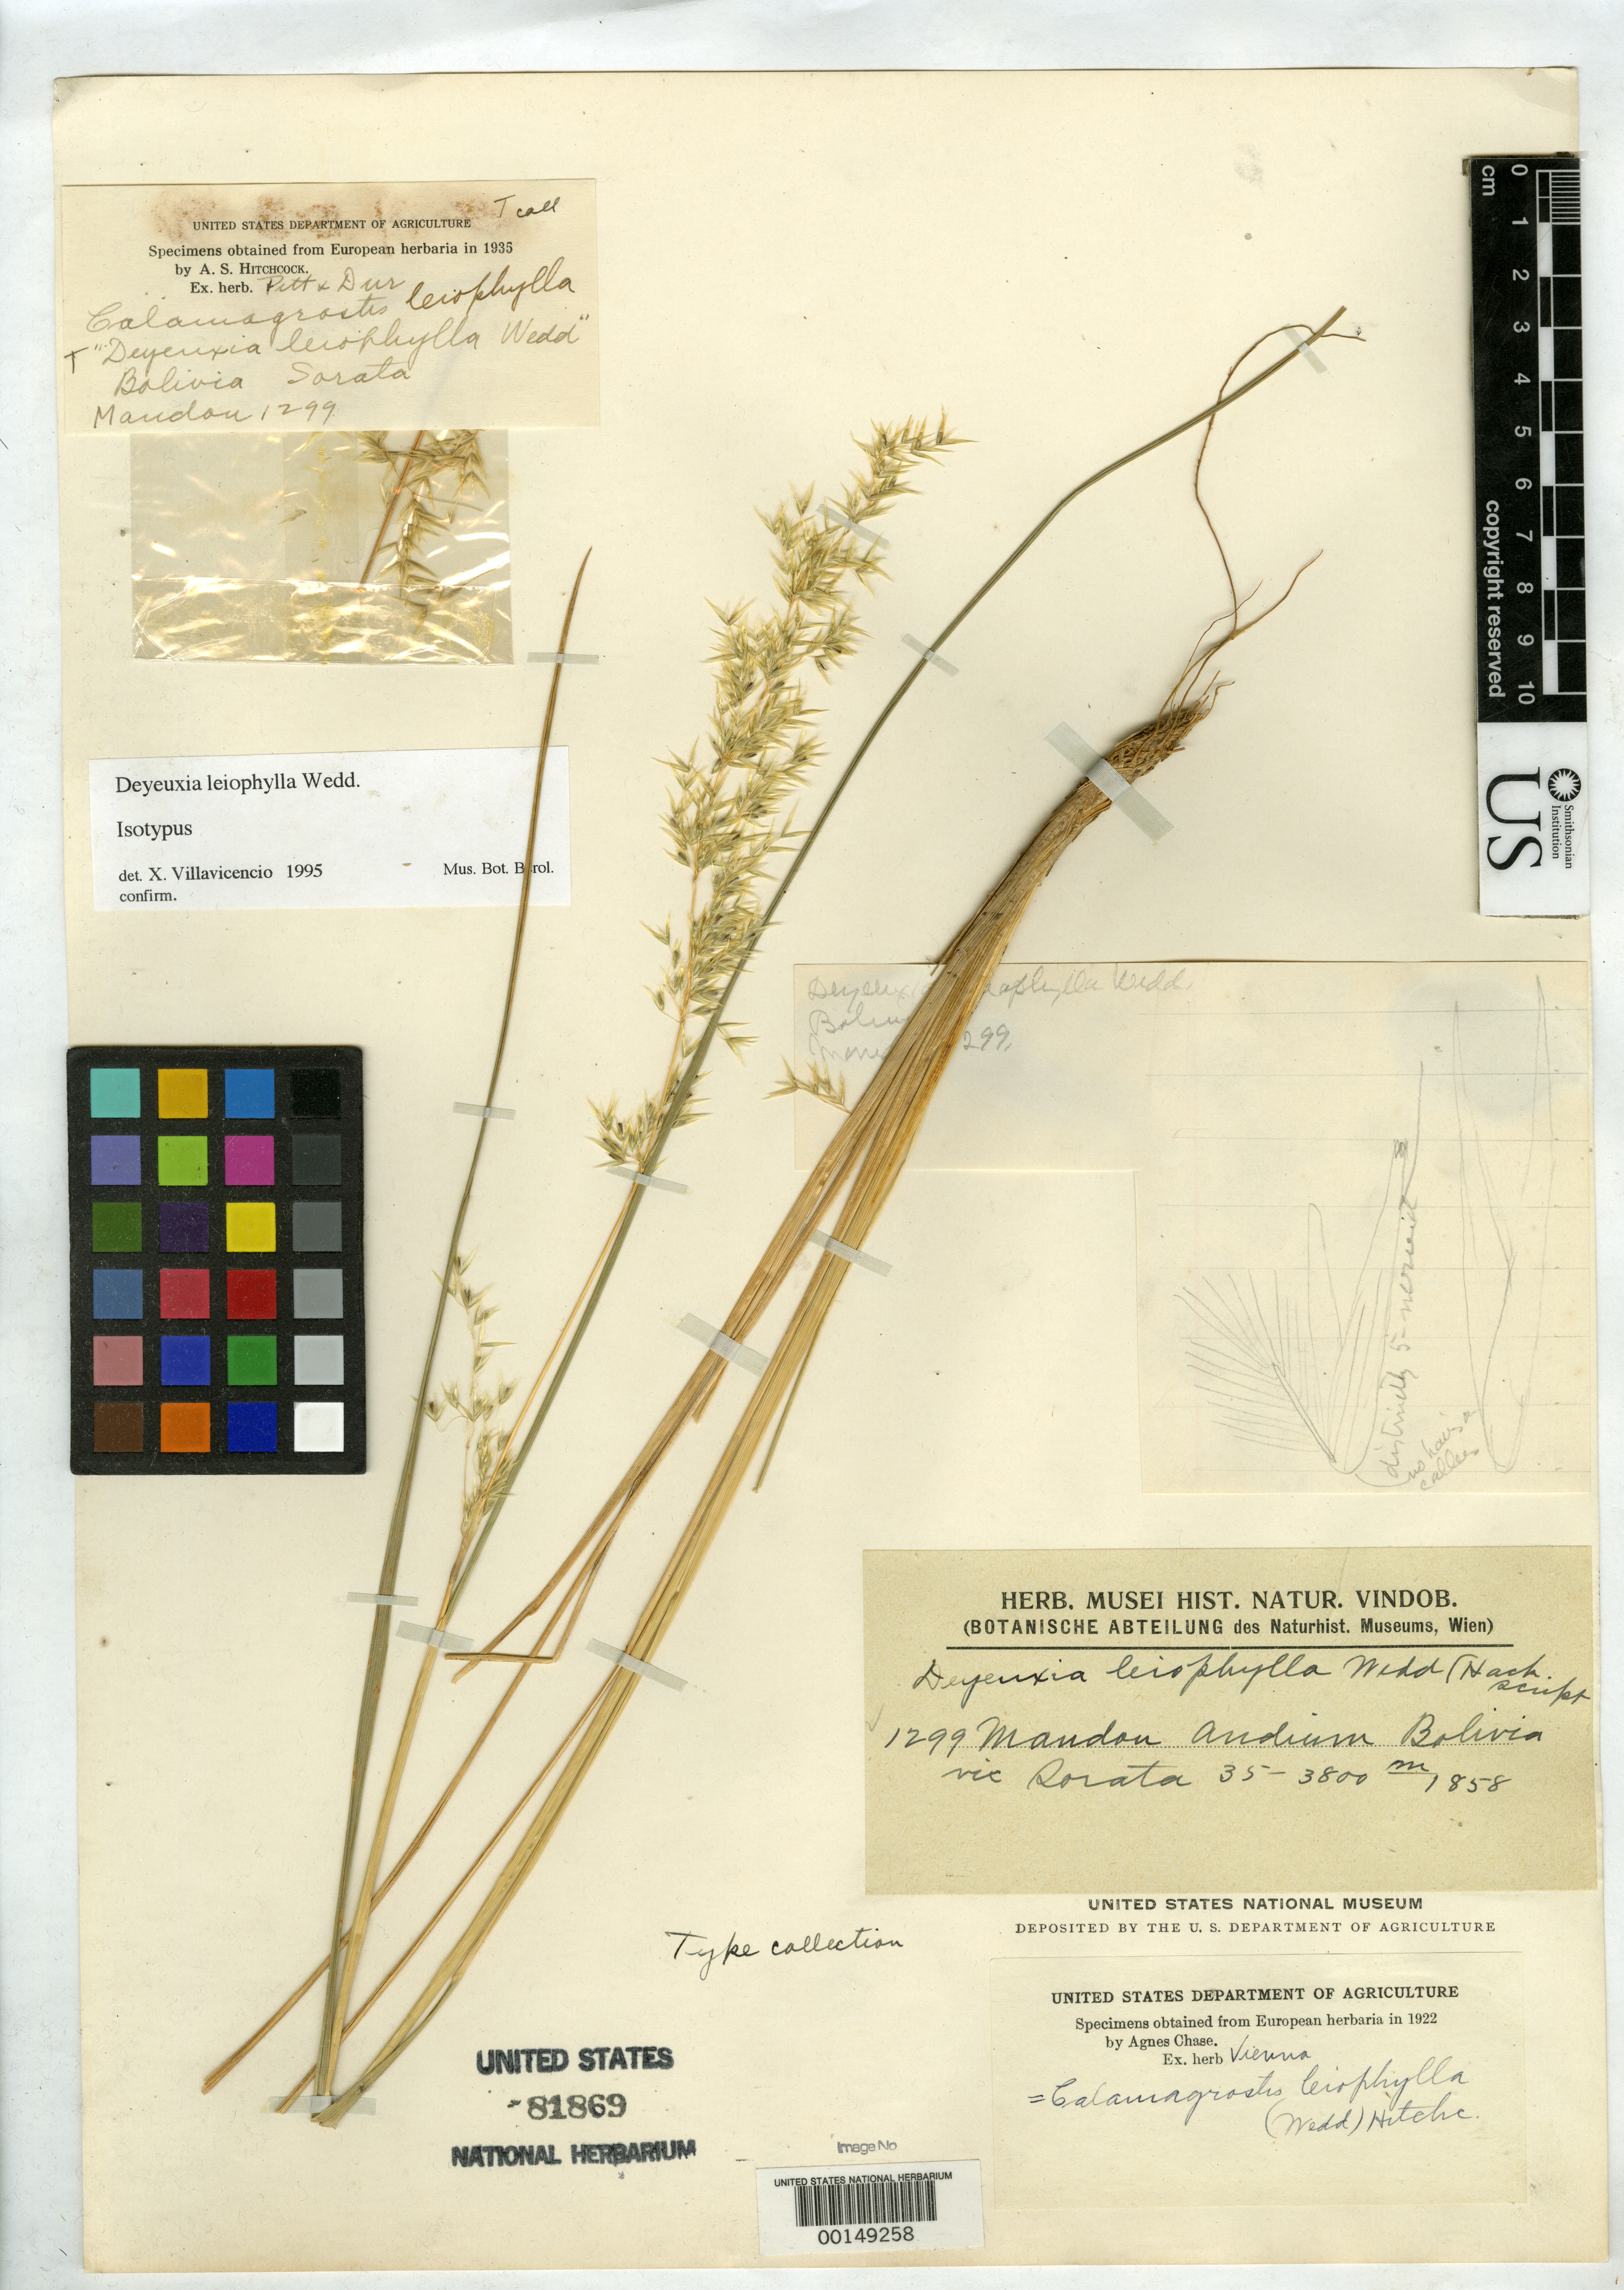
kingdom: Plantae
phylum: Tracheophyta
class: Liliopsida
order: Poales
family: Poaceae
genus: Deyeuxia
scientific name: Deyeuxia leiophylla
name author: Wedd.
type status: Isotype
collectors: G. Mandon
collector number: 1299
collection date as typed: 1858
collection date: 1858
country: Bolivia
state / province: La Paz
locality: Vic. Sorata.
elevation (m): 3500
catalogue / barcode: US 81869